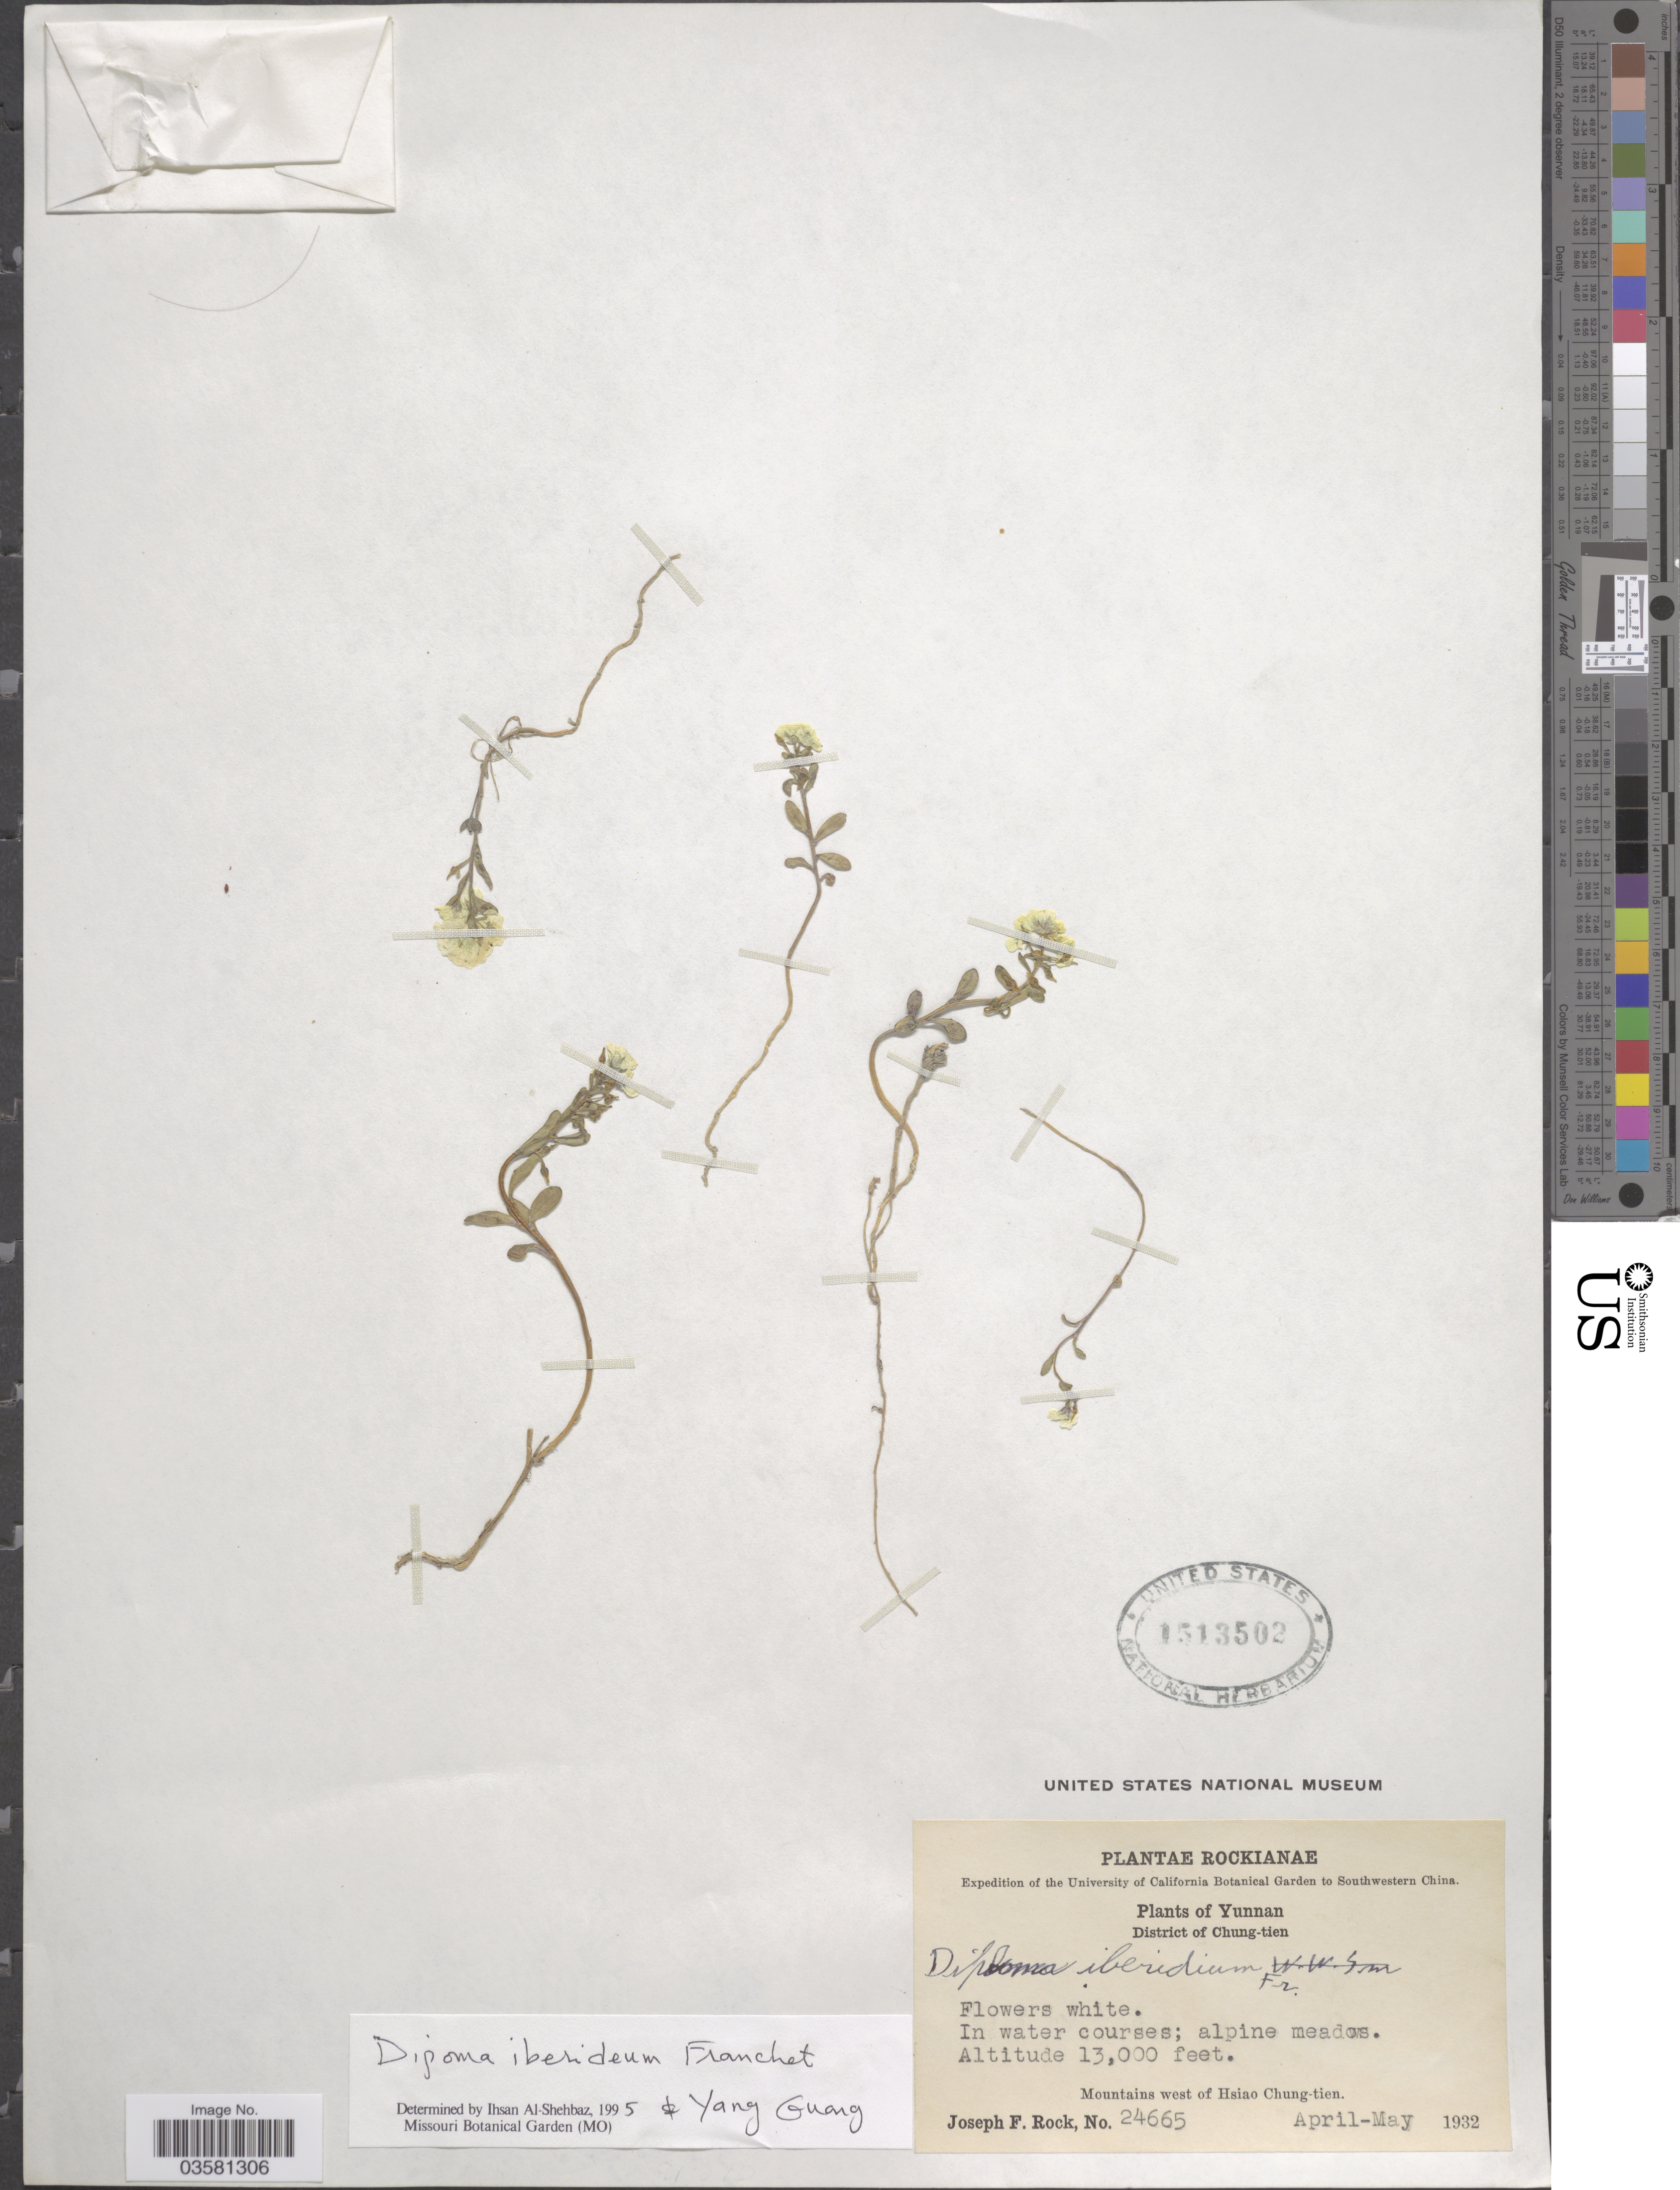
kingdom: Plantae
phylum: Tracheophyta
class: Magnoliopsida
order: Brassicales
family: Brassicaceae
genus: Dipoma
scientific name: Dipoma iberideum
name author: Franch.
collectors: J. F. Rock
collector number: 24665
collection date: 1932-04/1932-05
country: China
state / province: Yunnan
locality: Southwestern China. District of Chung-tien. Mountains west of Hsiao Chung-tien.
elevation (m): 3962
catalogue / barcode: US 1513502